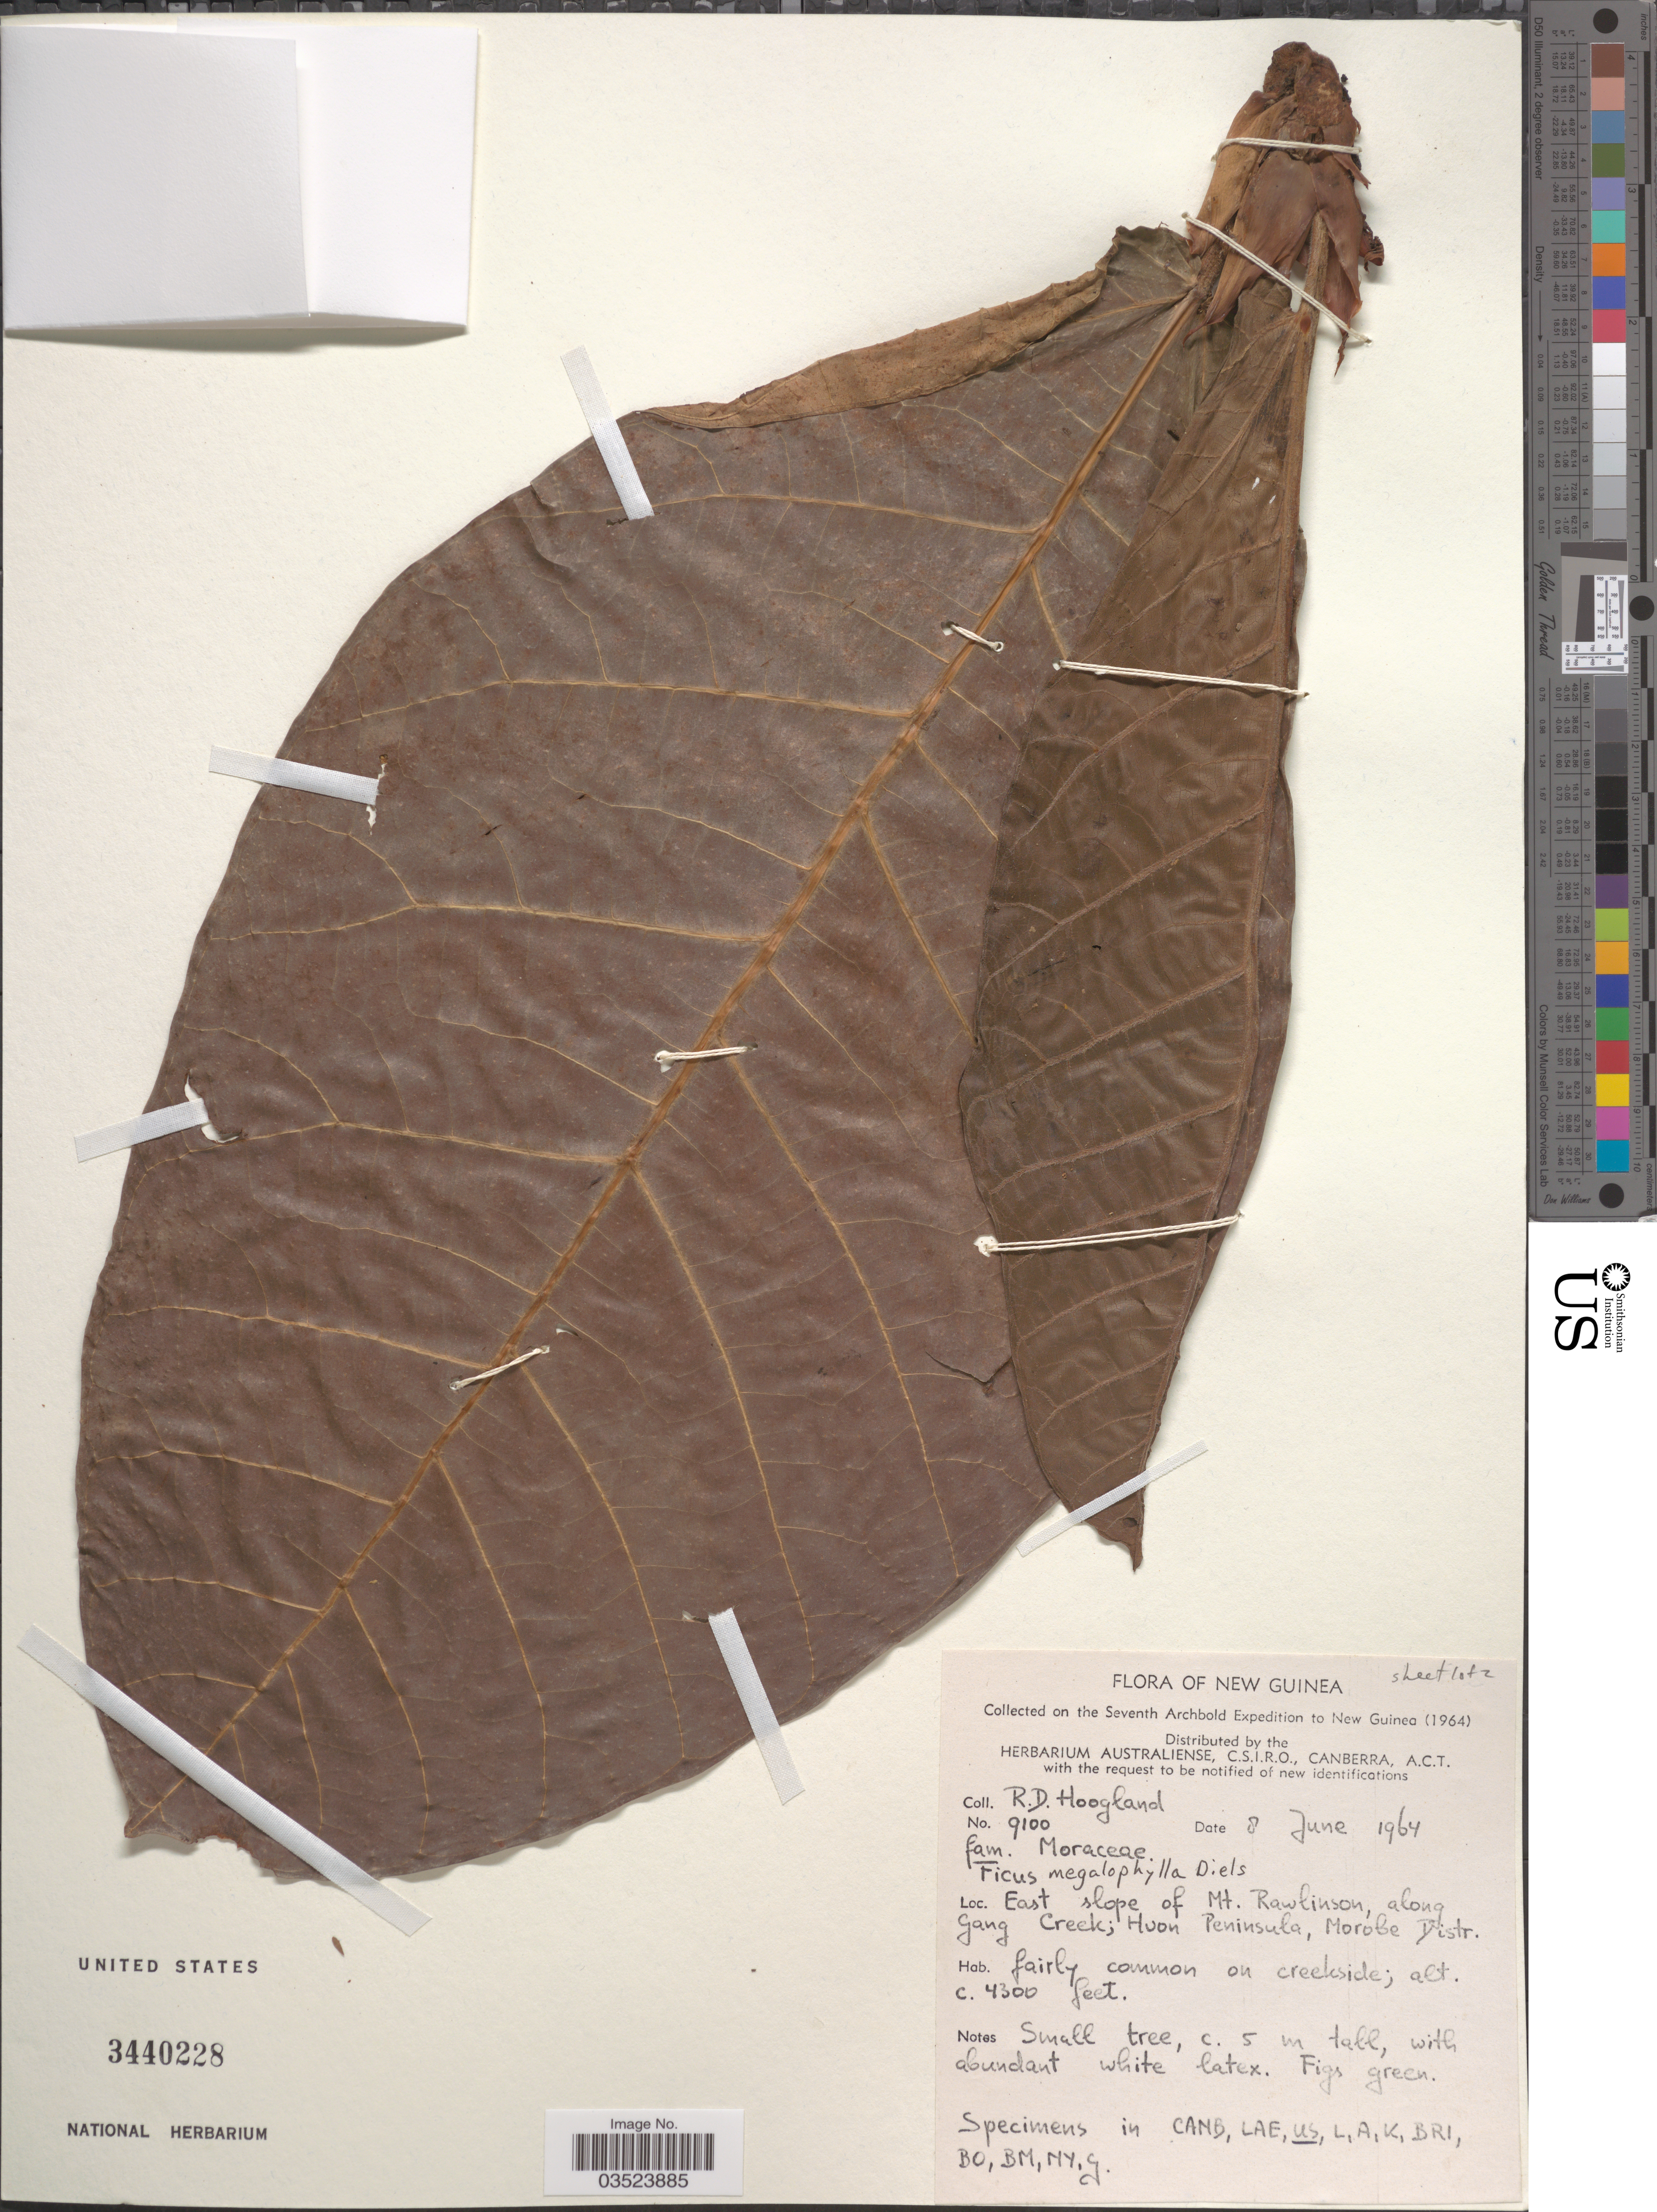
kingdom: Plantae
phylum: Tracheophyta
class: Magnoliopsida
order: Rosales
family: Moraceae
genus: Ficus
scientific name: Ficus megalophylla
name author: Diels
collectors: R. D. Hoogland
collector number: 9100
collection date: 1964-06-08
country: Papua New Guinea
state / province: Morobe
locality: New Guinea. East slope of Mt. Rawlinson, along Gang Creek; Huon Peninsula, Morobe District.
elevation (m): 1311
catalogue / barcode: US 3440228